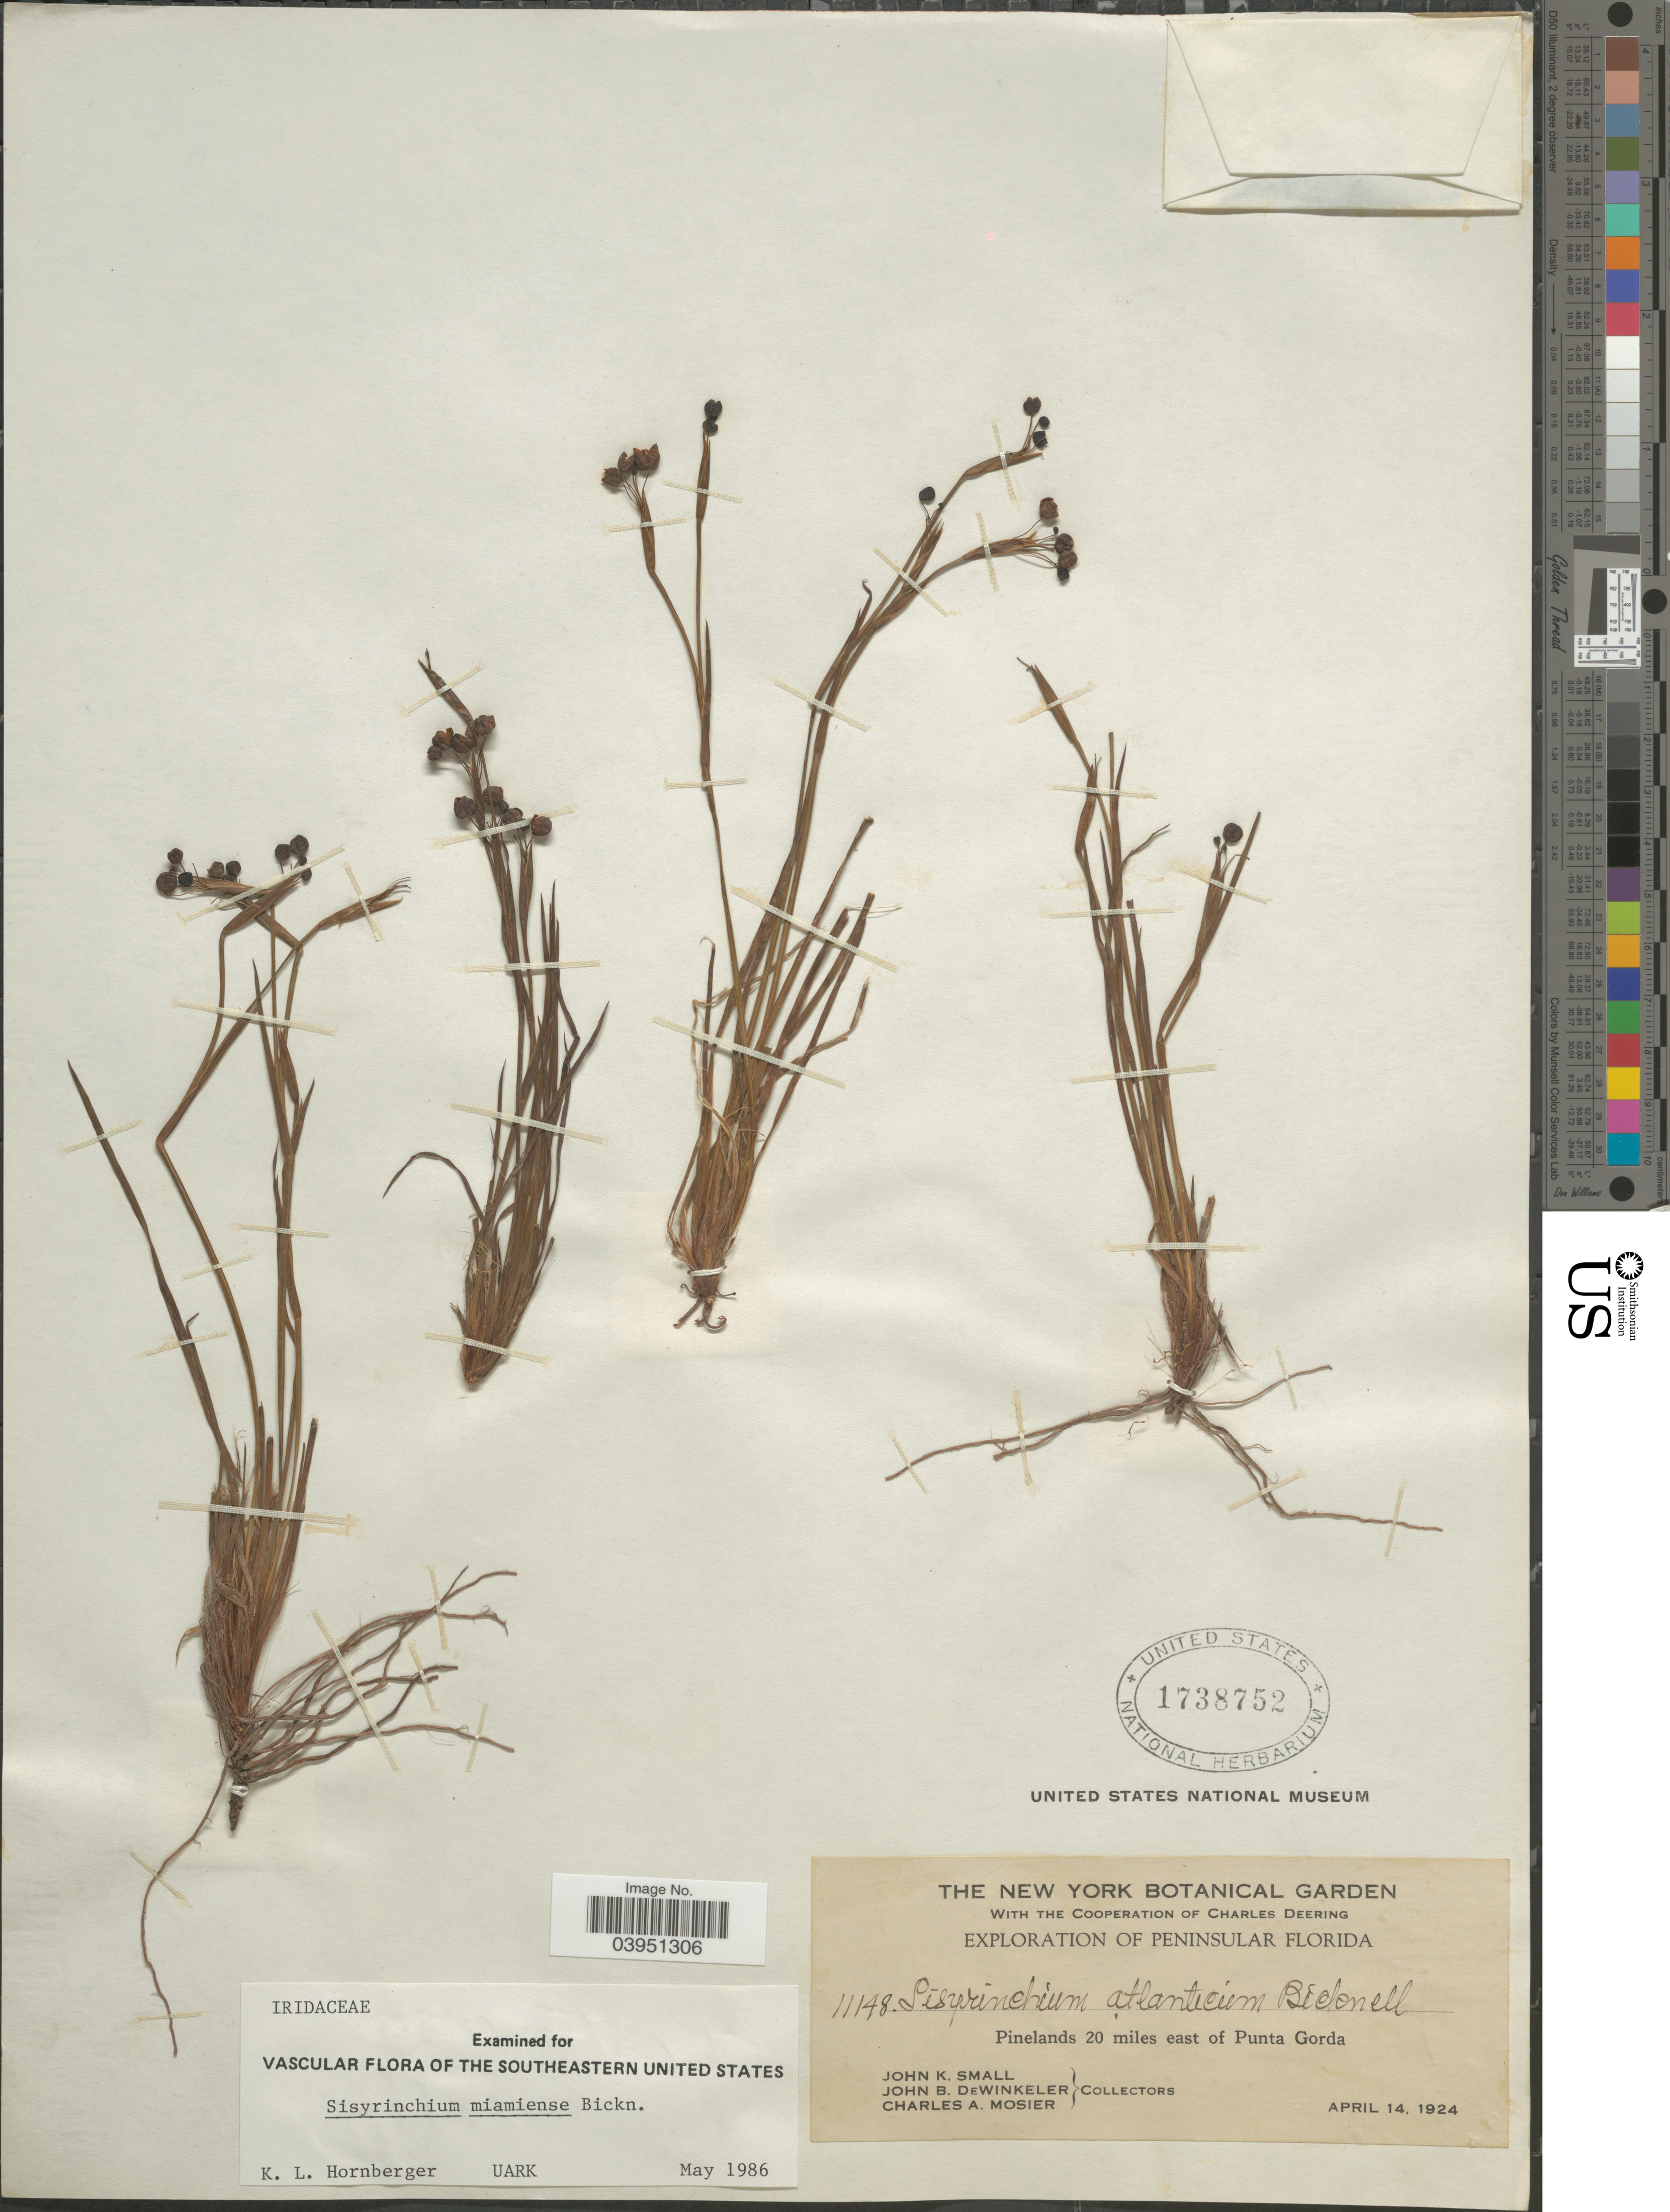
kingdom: Plantae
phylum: Tracheophyta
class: Liliopsida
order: Asparagales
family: Iridaceae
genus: Sisyrinchium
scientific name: Sisyrinchium miamiense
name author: E.P. Bicknell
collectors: J. K. Small, J. B. Dewinkeler & C. A. Mosier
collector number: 11148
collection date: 1924-04-14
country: United States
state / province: Florida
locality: Peninsular Florida. Pinelands 20 miles east of Punta Gorda.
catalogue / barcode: US 1738752